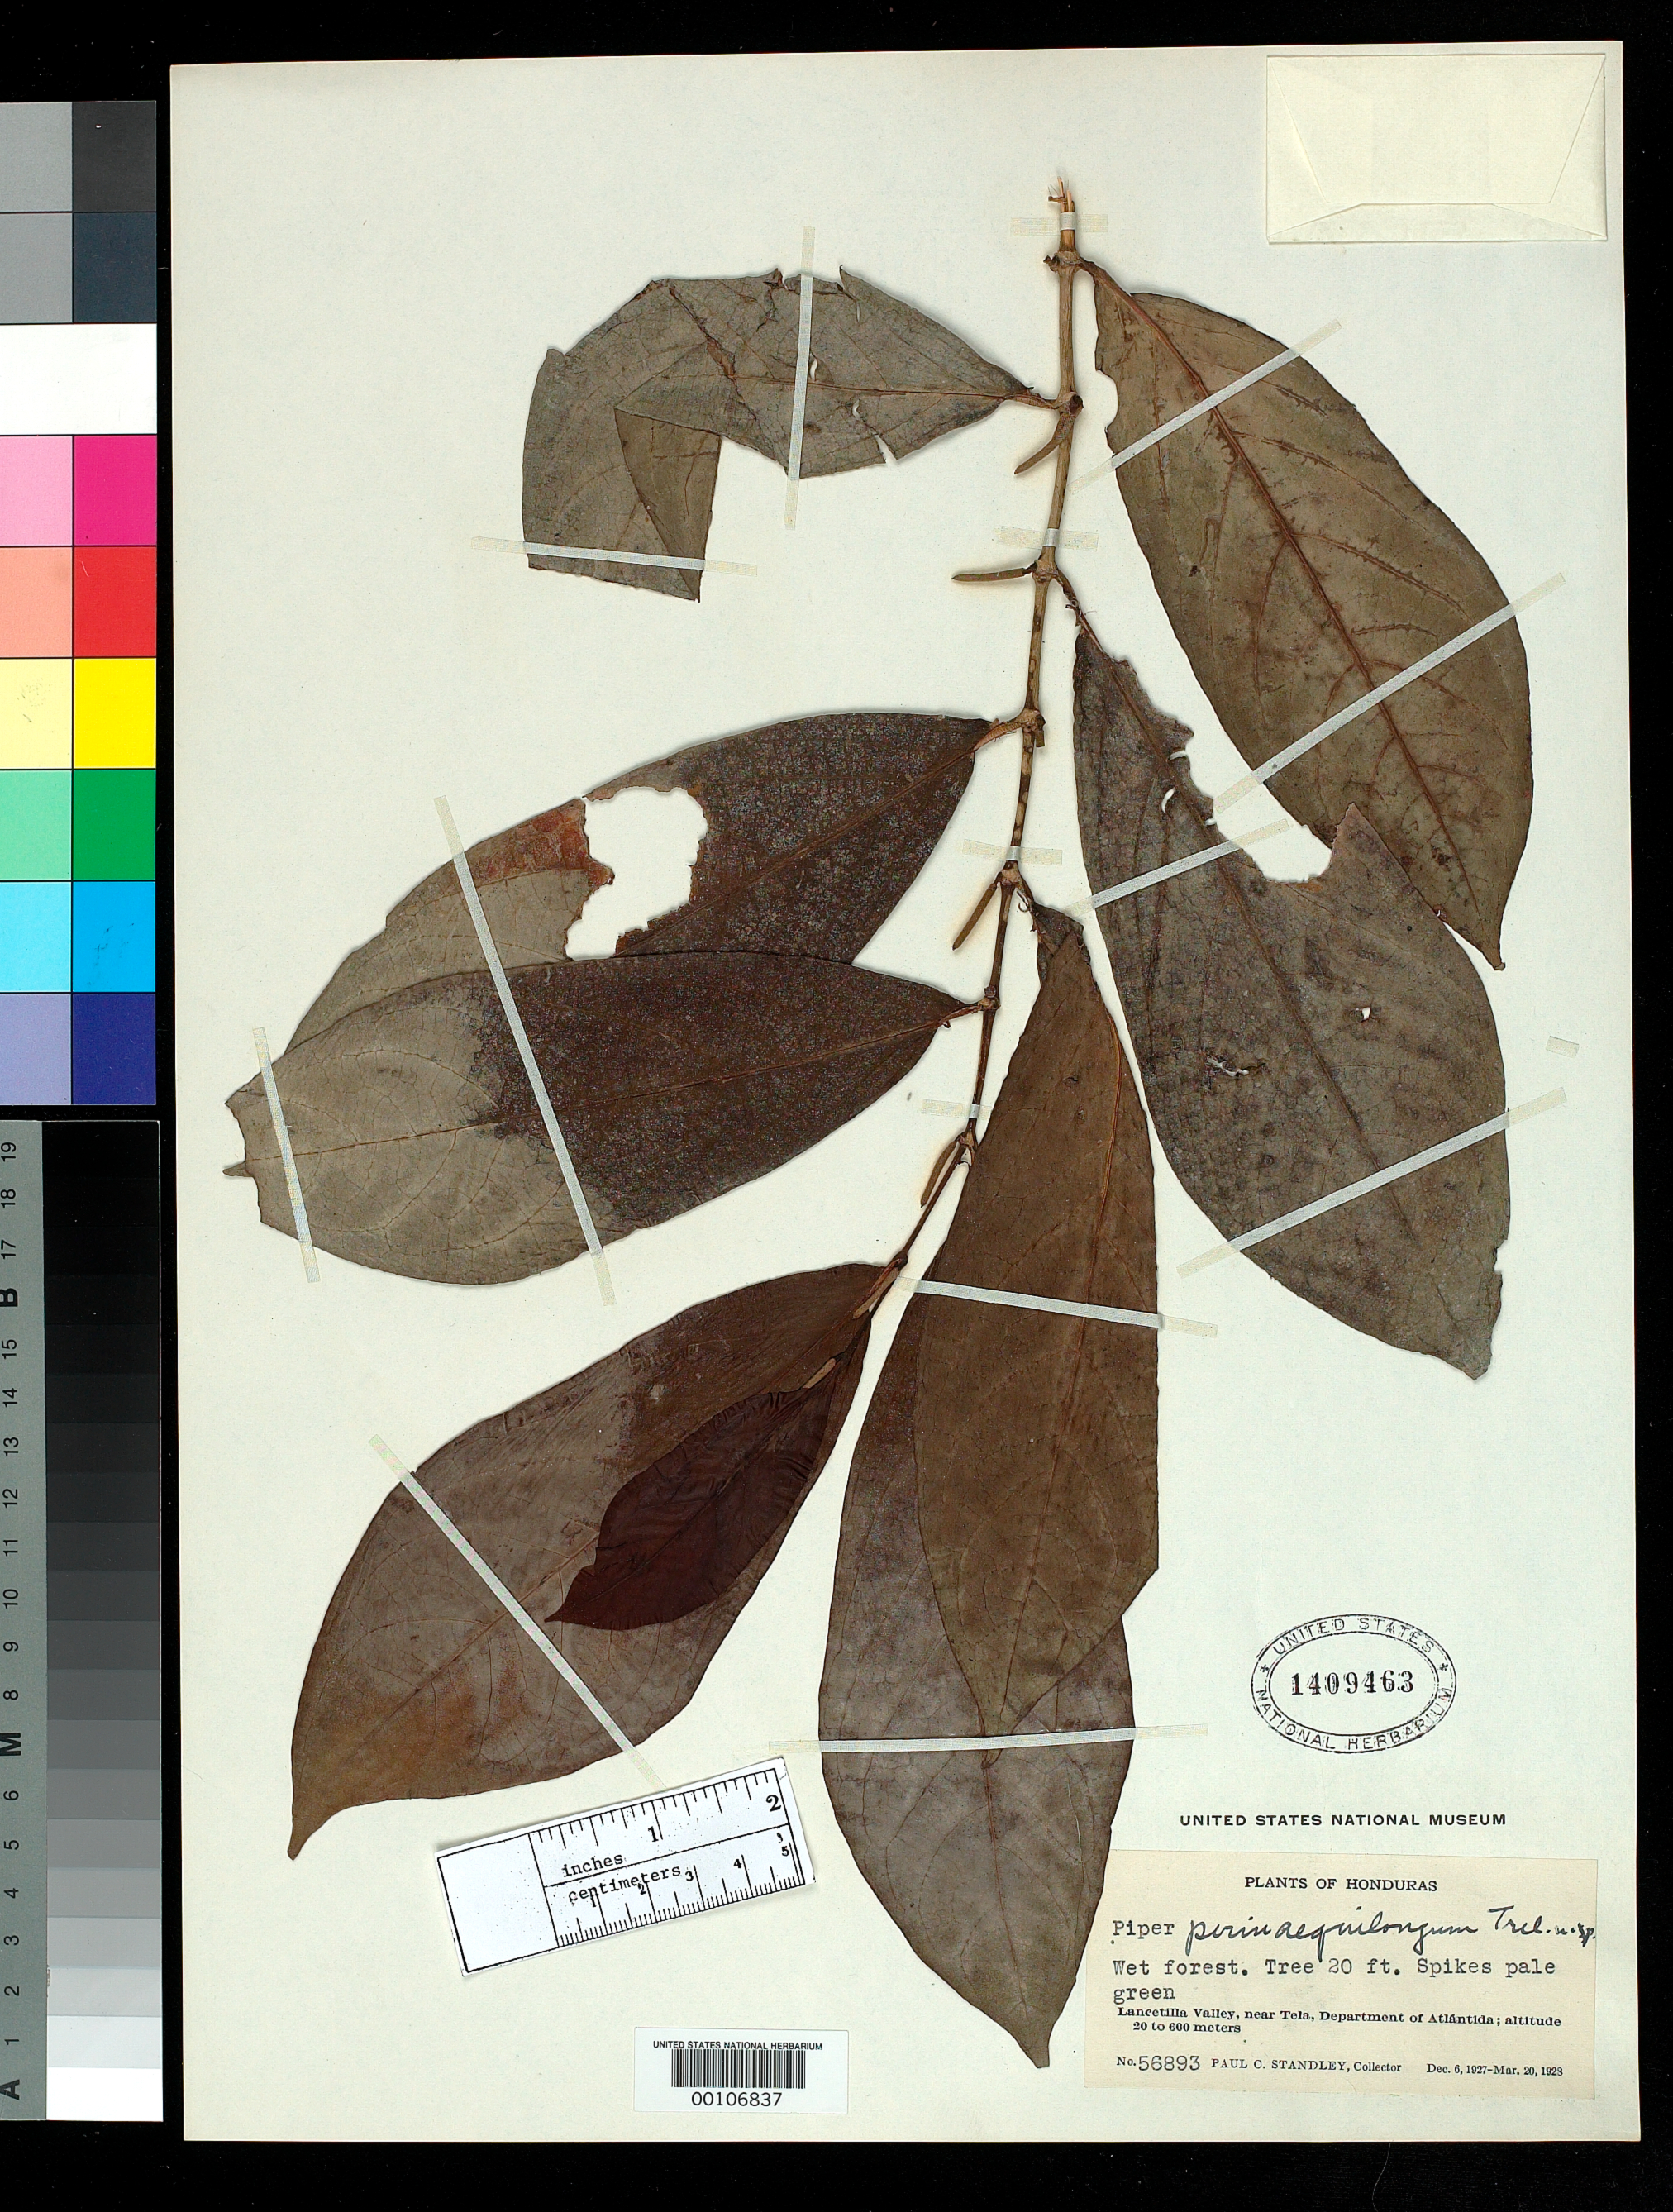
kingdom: Plantae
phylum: Tracheophyta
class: Magnoliopsida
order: Piperales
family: Piperaceae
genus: Piper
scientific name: Piper perinaequilongum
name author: Trel.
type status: Isolectotype; Original Material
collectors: P. C. Standley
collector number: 56893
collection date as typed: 06 Dec 1927 to 20 Mar 1928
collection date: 1927-12-06/1928-03-20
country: Honduras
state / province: Atlántida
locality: Lancetilla Valley, near Tela.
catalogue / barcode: US 1409463